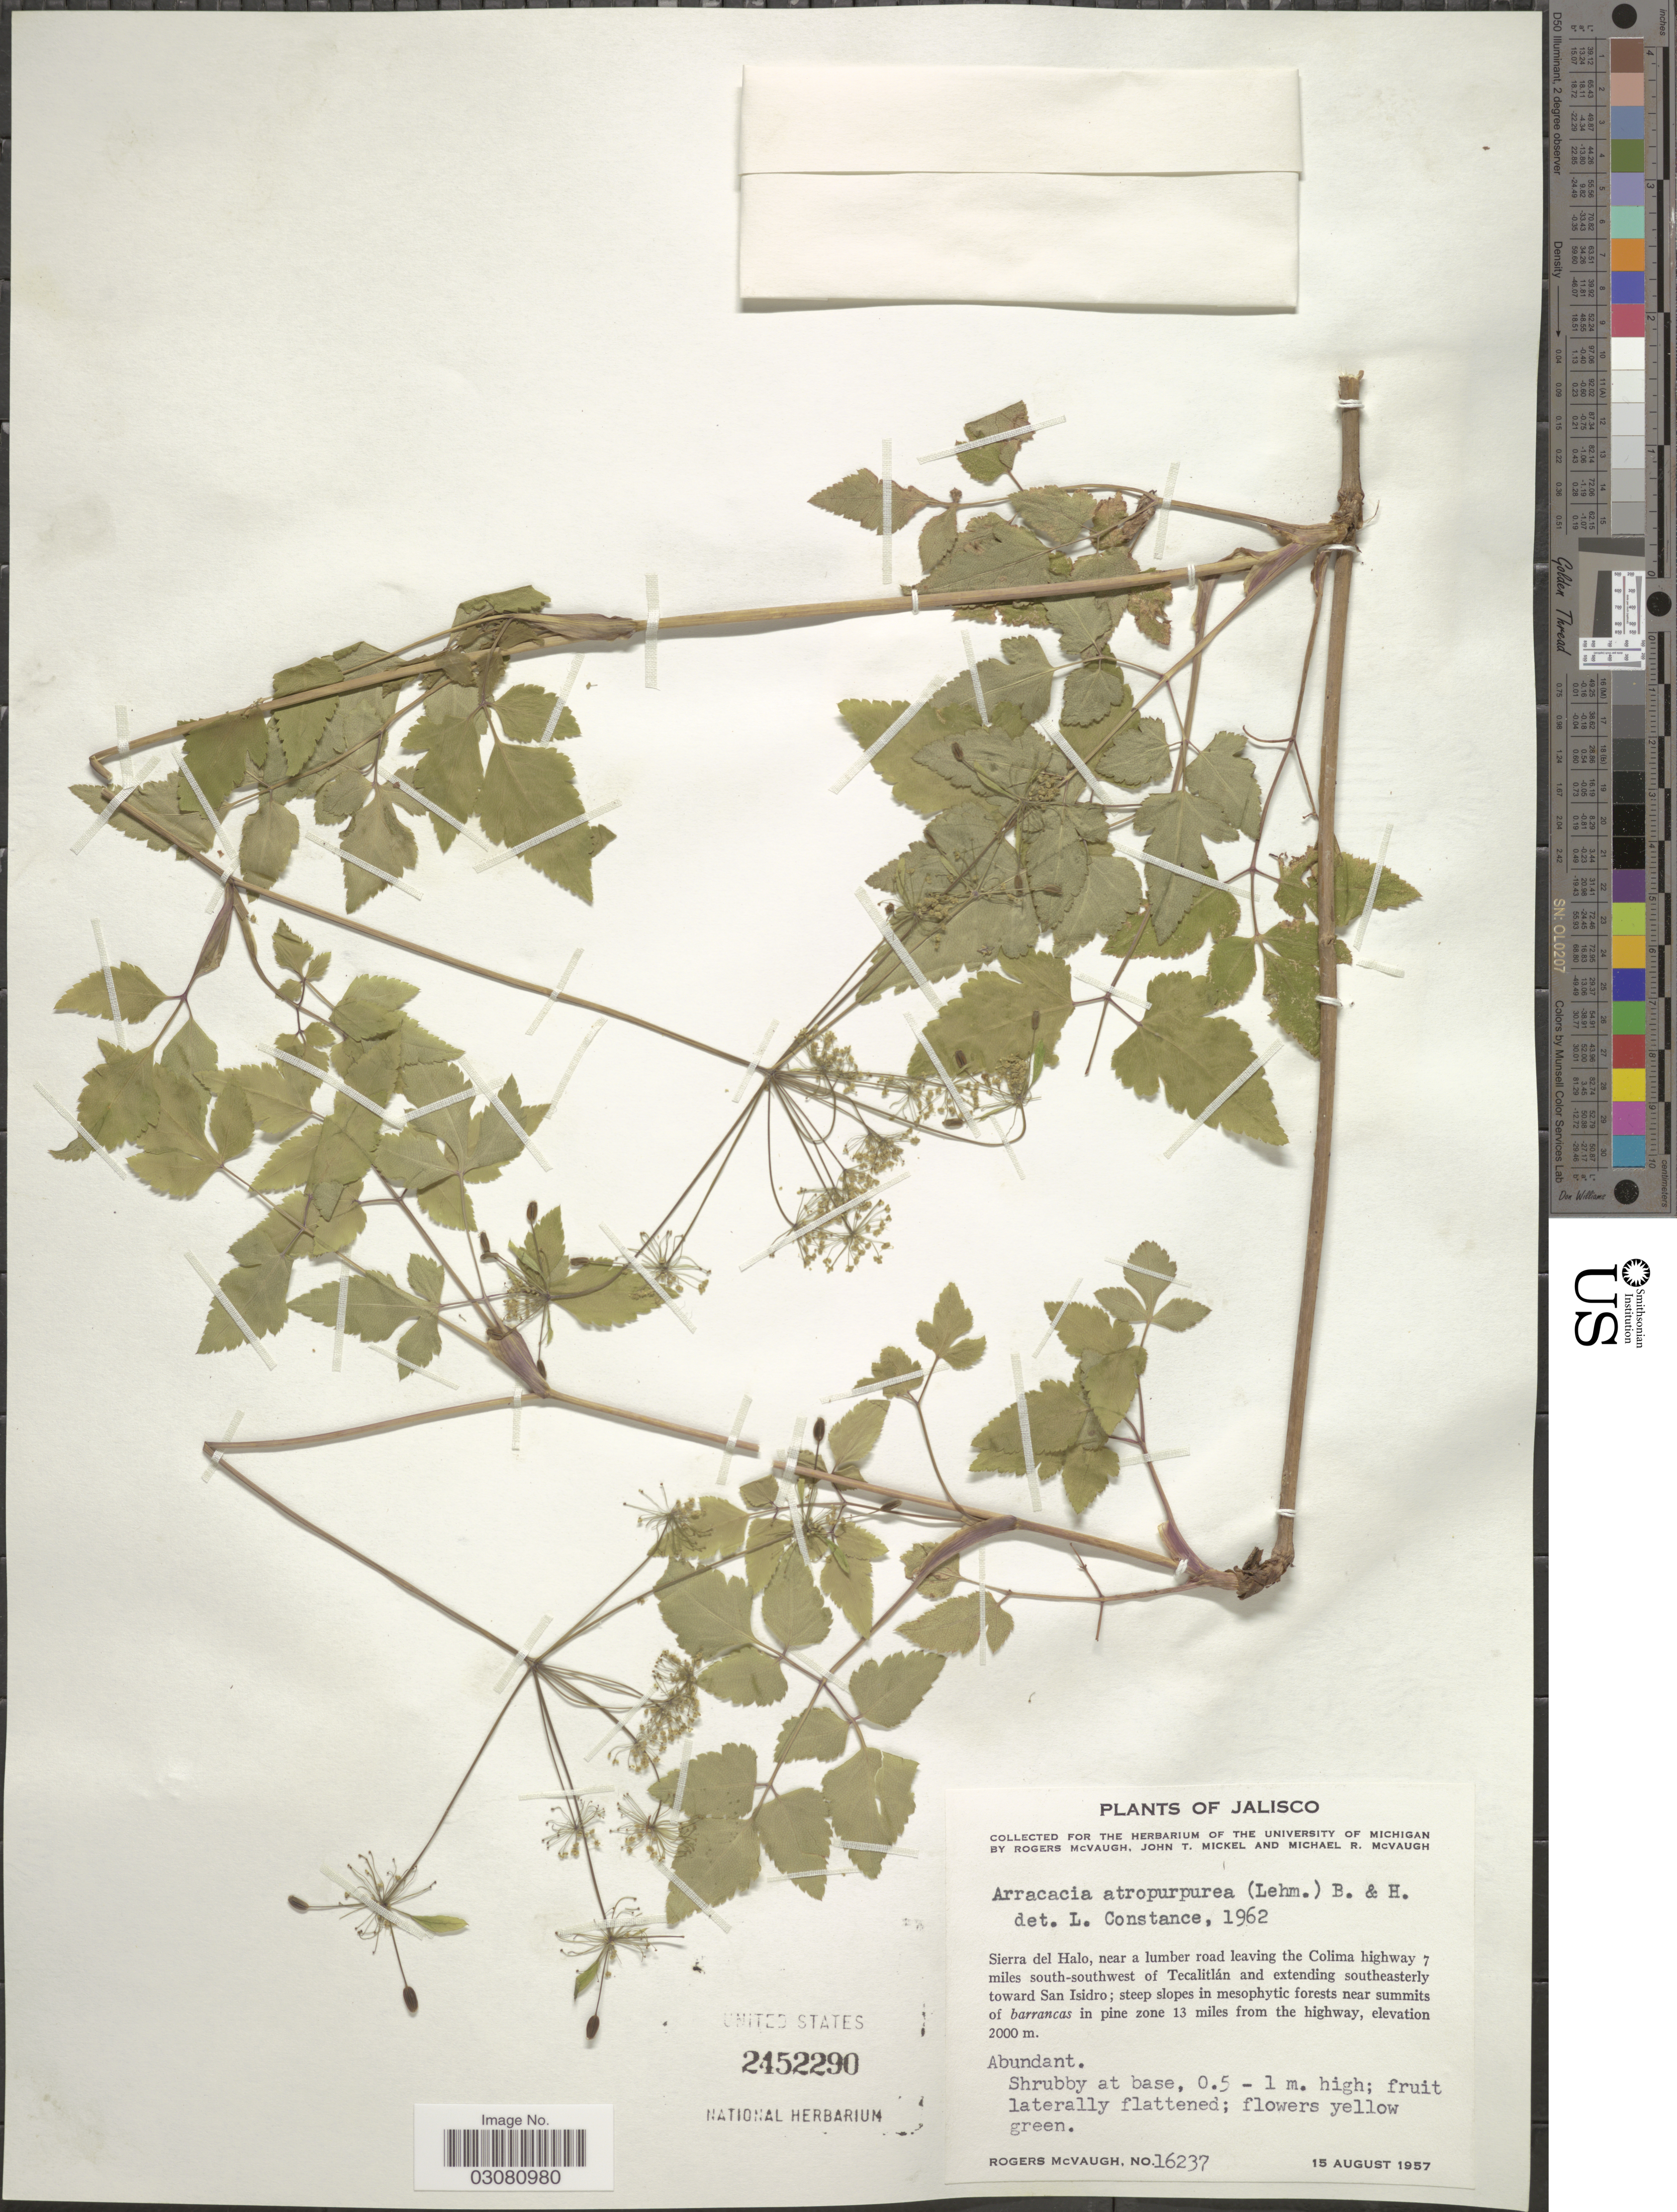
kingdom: Plantae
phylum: Tracheophyta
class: Magnoliopsida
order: Apiales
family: Apiaceae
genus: Arracacia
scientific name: Arracacia atropurpurea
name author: (Lehm.) Benth. & Hook. f. ex Hemsl.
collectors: R. McVaugh, J. T. Mickel & M. R. McVaugh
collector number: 16237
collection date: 1957-08-15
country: Mexico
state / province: Jalisco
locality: Sierra del Halo, near a lumber road leaving the Colima highway 7 miles south-southwest of Tecalitlán and extending southeasterly toward San Isidro; steep slopes in mesophytic forests near summits of barrancas in pine zone 13 miles from the highway.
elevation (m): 2000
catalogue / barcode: US 2452290